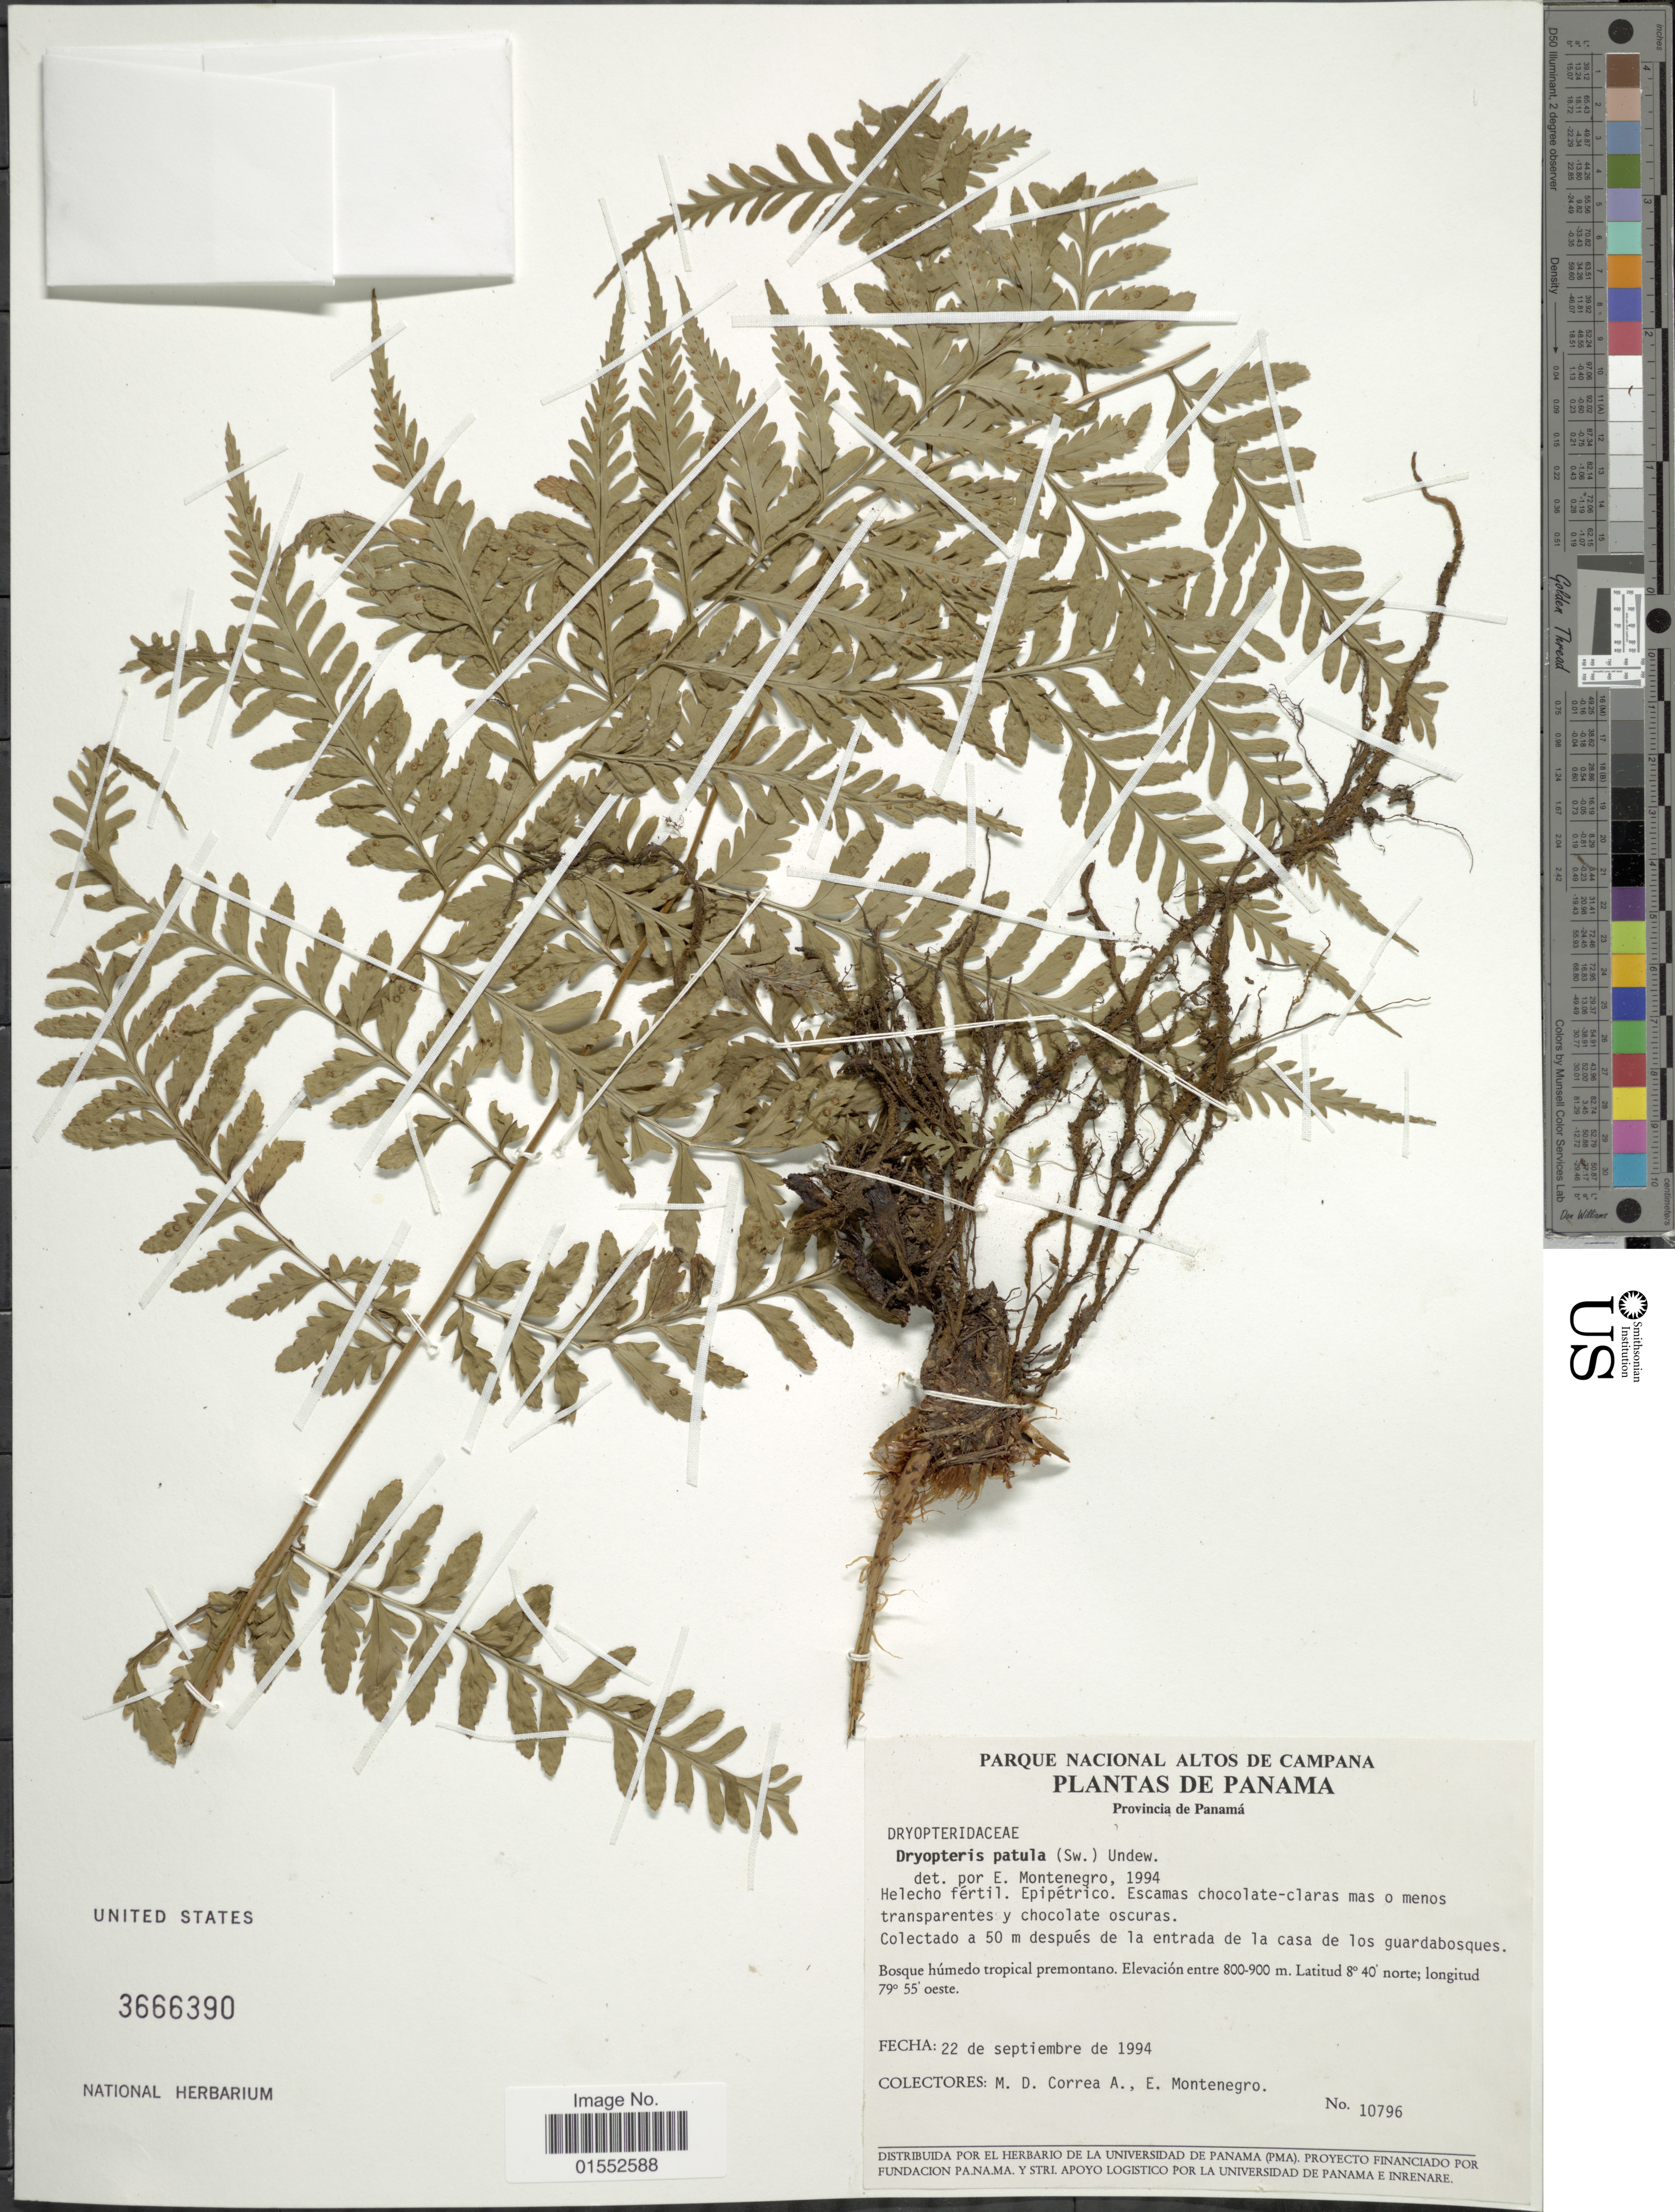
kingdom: Plantae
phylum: Tracheophyta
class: Polypodiopsida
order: Polypodiales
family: Dryopteridaceae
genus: Dryopteris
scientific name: Dryopteris patula var. serrata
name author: (Mett.) C.V. Morton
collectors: M. D. Corrêa-A. & E. Montenegro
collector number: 10796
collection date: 1994-09-22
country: Panama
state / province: Panamá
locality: Parque National altos de Campana, 50 m después de la entrada de la casa de los guardabosques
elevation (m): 800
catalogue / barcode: US 3666390